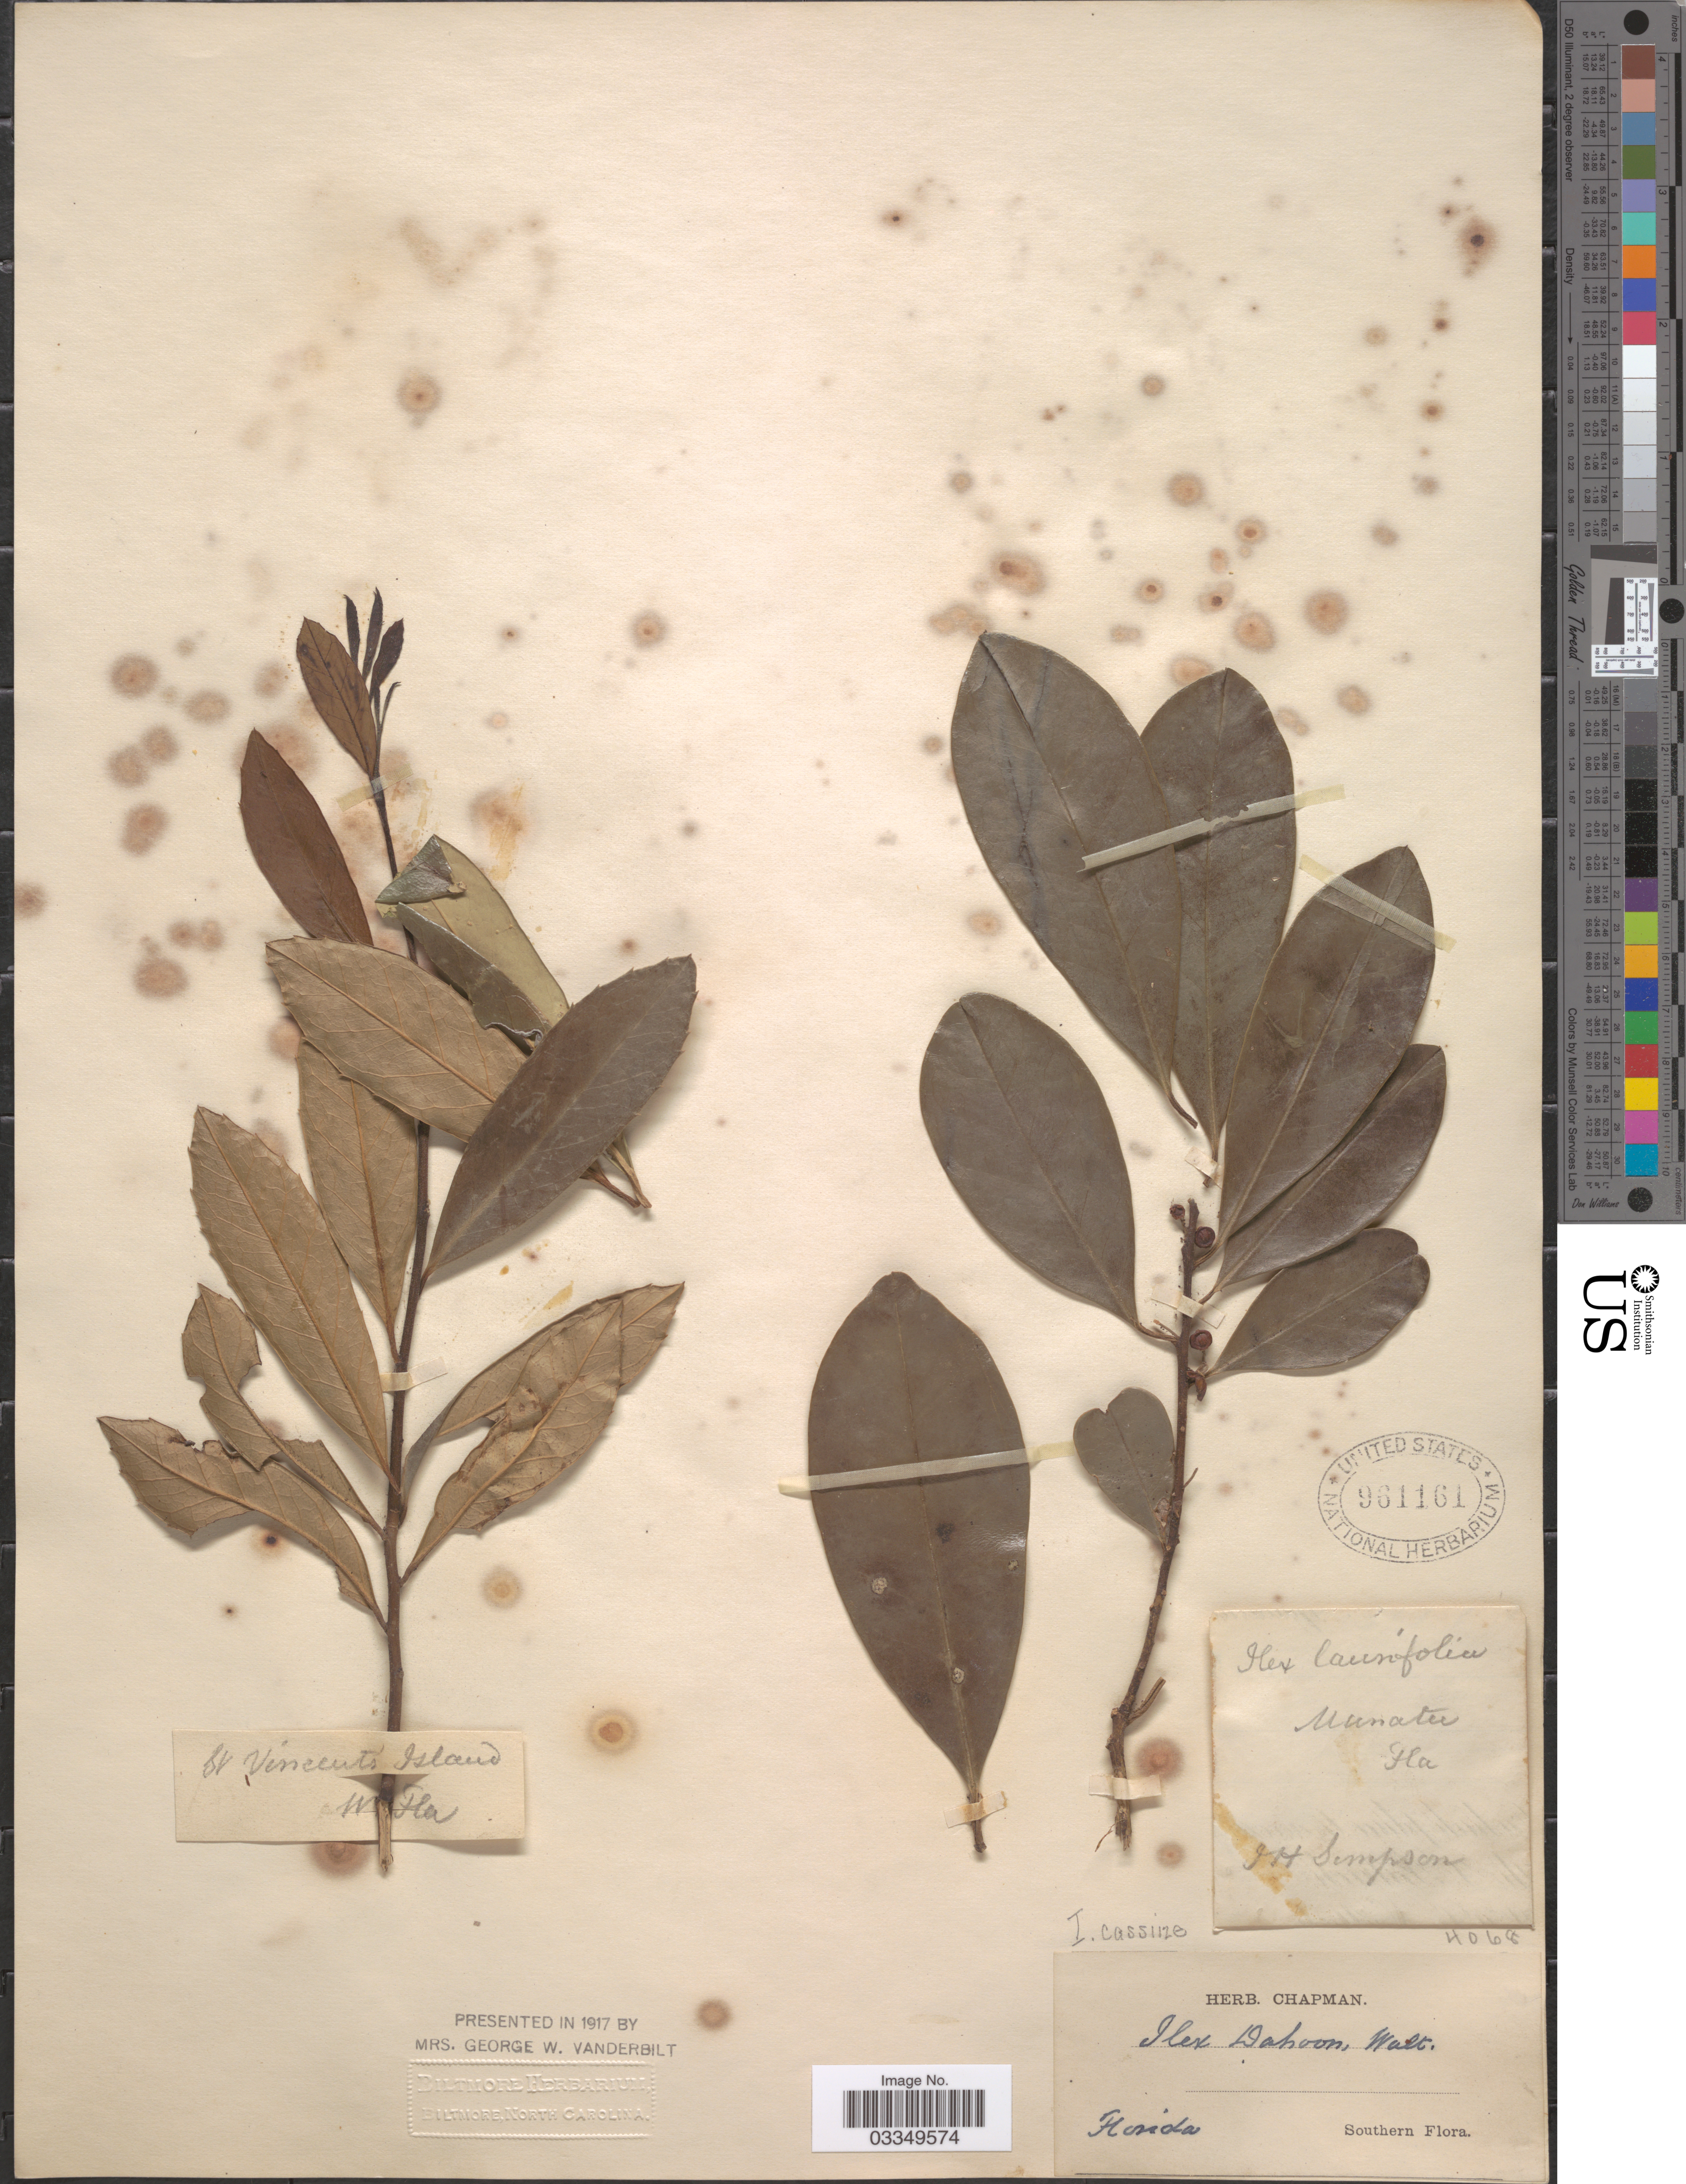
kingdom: Plantae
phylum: Tracheophyta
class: Magnoliopsida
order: Aquifoliales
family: Aquifoliaceae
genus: Ilex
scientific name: Ilex cassine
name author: L.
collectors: J. H. Simpson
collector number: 4068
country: United States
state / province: Florida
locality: Manatee, Southern.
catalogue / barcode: US 961161